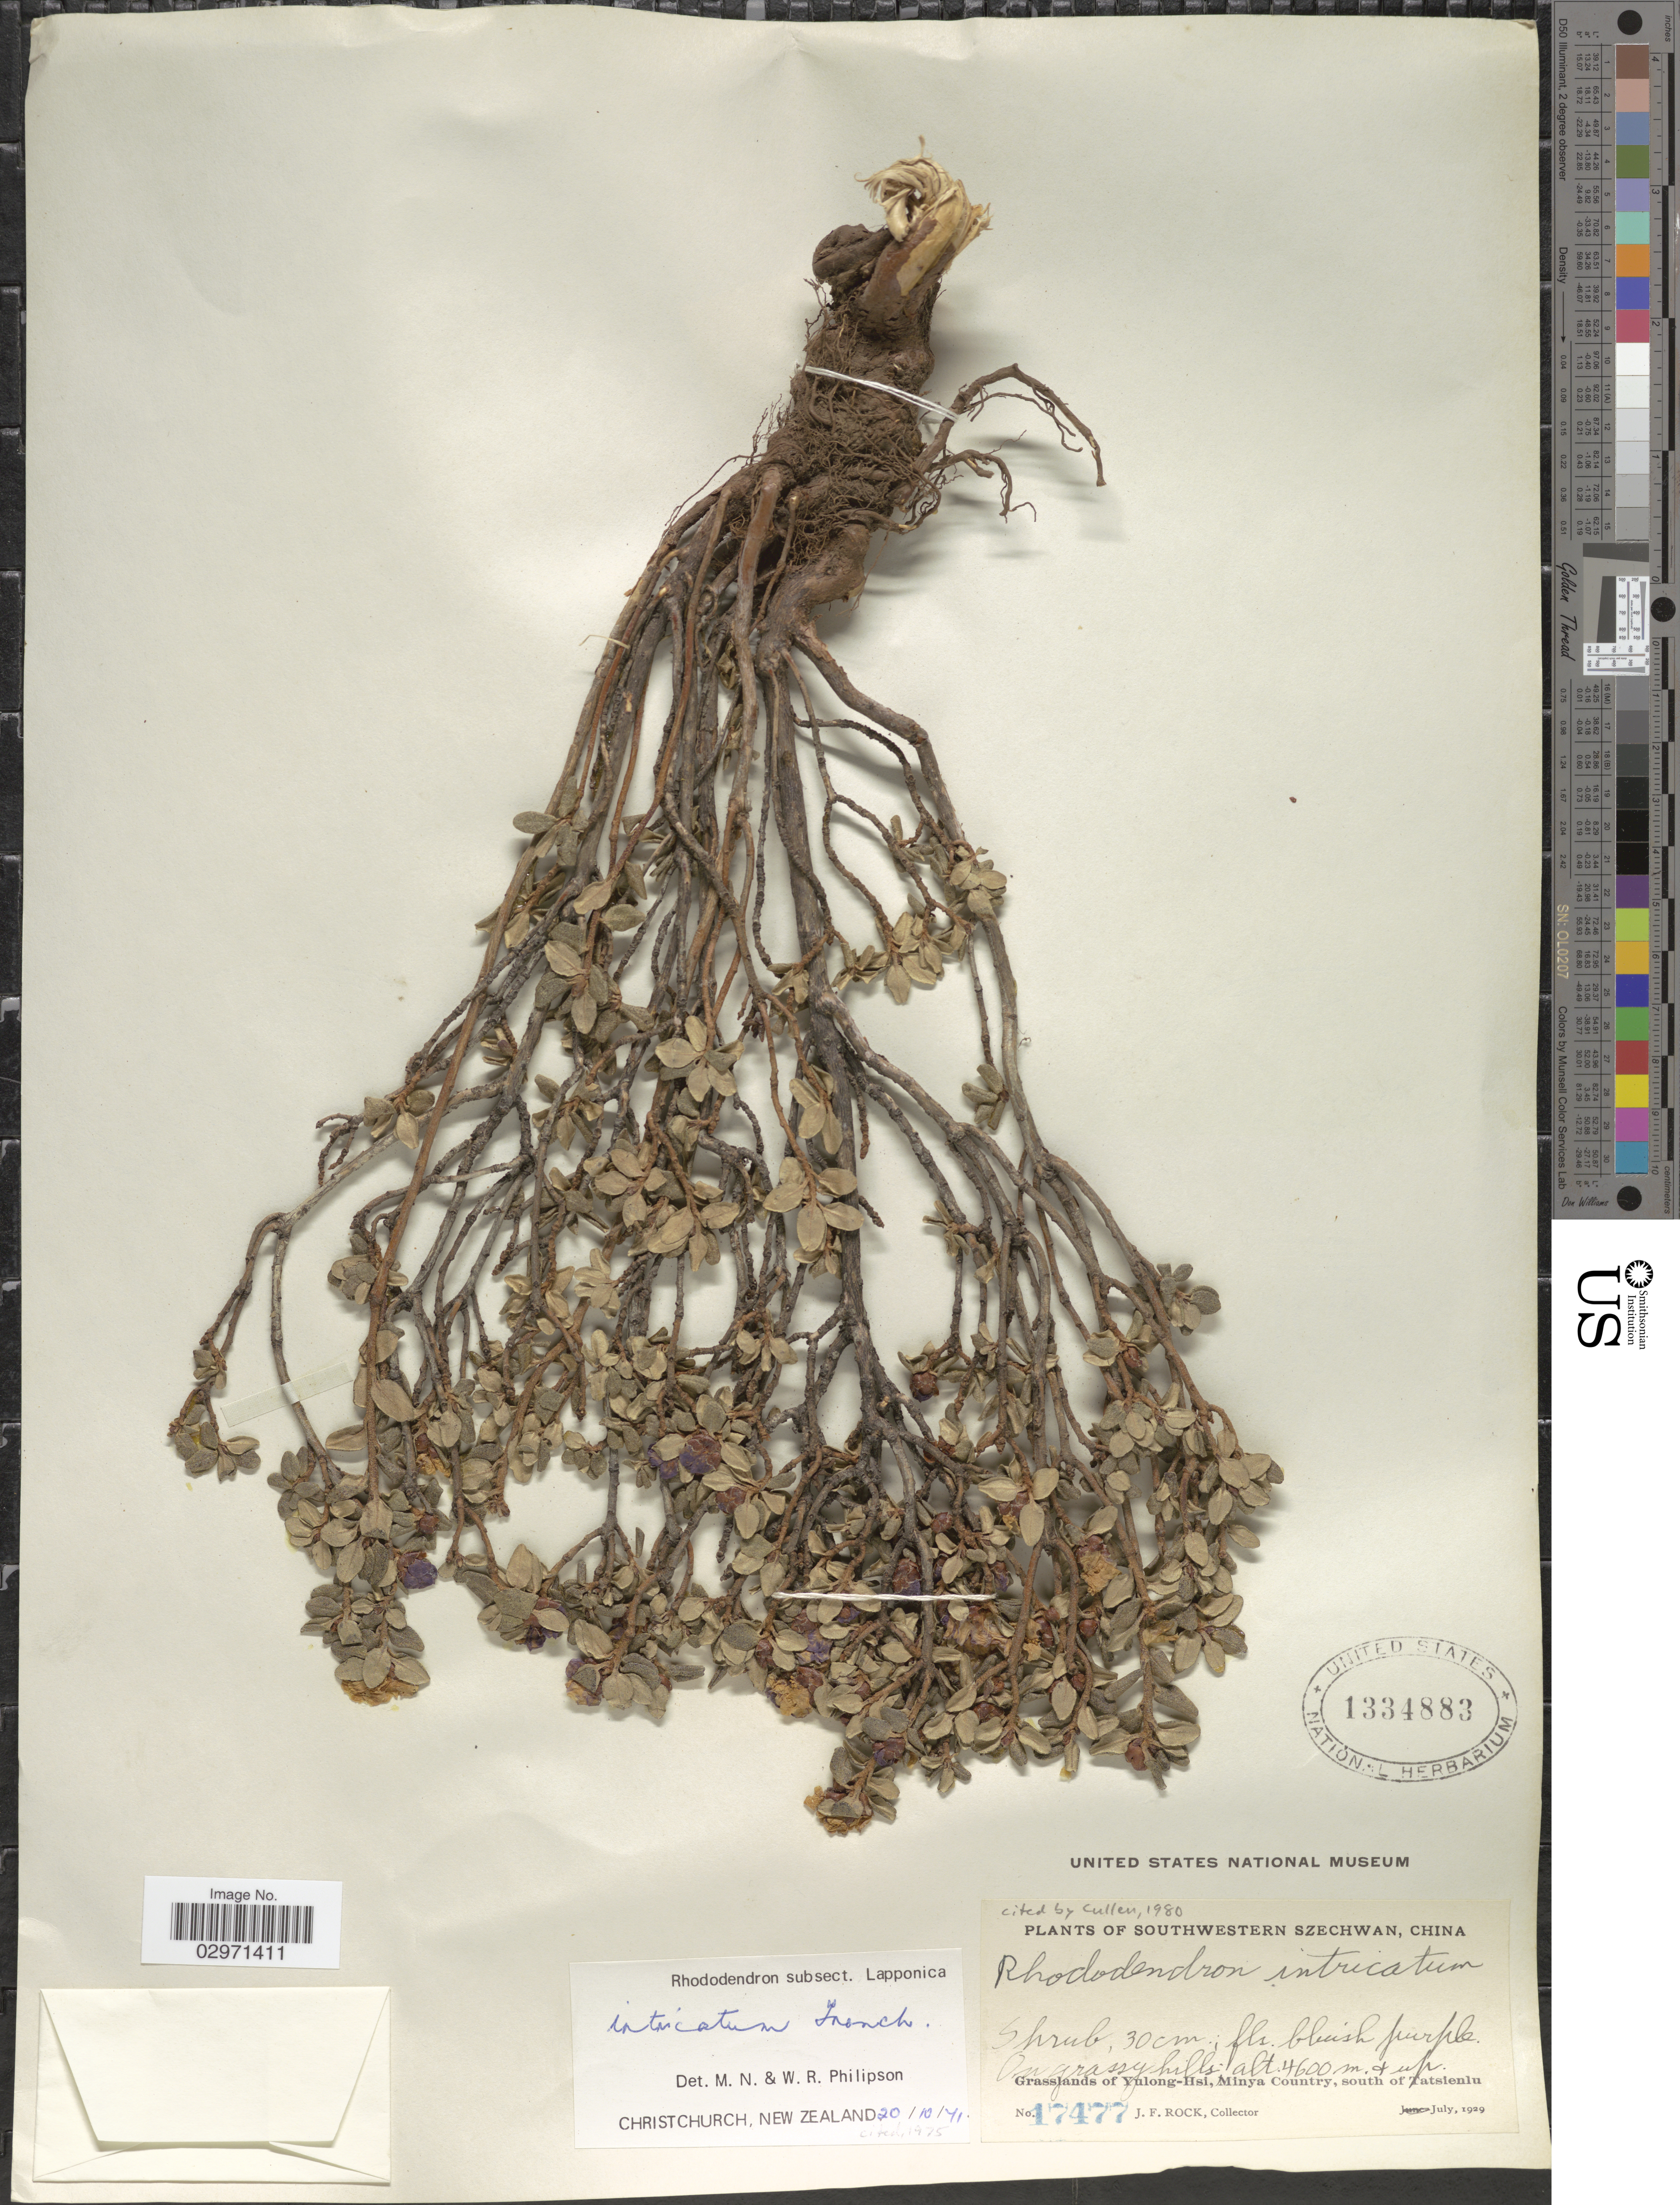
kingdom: Plantae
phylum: Tracheophyta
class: Magnoliopsida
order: Ericales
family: Ericaceae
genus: Rhododendron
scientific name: Rhododendron intricatum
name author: Franch.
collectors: J. Rock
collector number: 17477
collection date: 1929-07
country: China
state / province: Sichuan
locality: Southwestern Szechwan. Grasslands of Yulong-Hsi, Minya Country, south of Tatsienlu.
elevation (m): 4600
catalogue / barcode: US 1334883